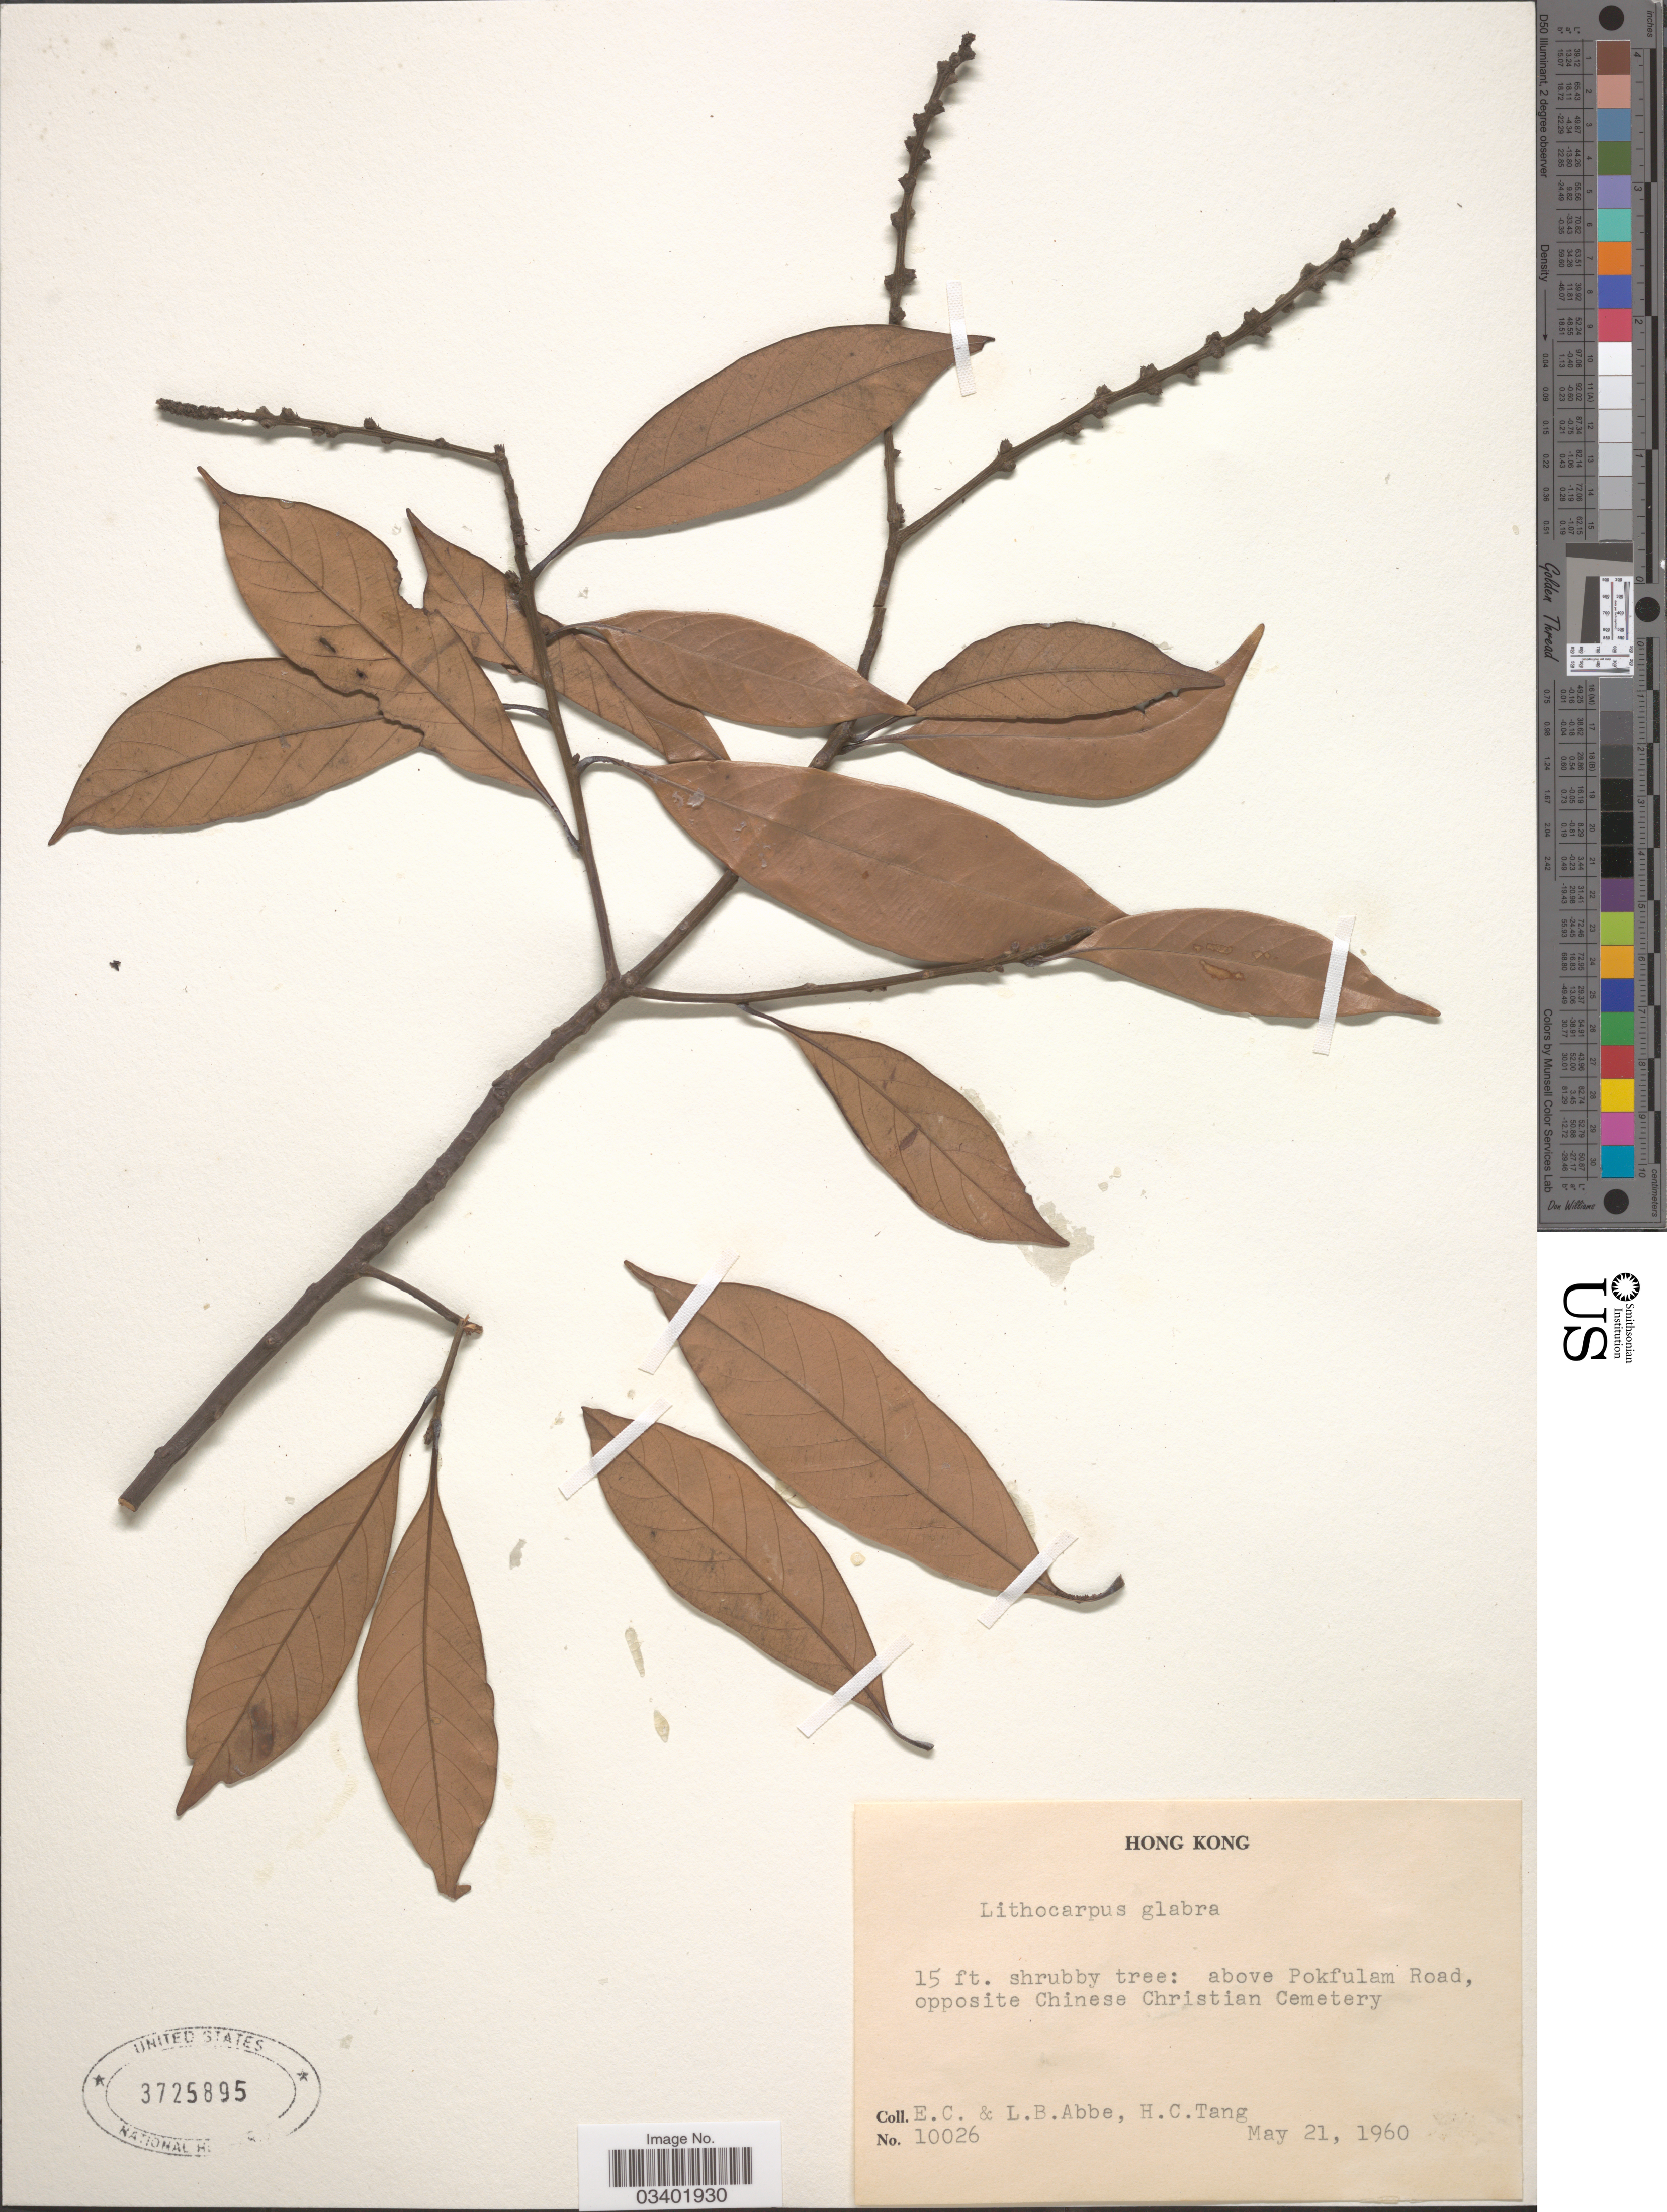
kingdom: Plantae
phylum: Tracheophyta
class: Magnoliopsida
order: Fagales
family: Fagaceae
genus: Lithocarpus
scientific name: Lithocarpus glaber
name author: (Thunb.) Nakai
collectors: E. C. Abbe, L. B. Abbe & H. Tang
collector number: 10026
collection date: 1960-05-21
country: China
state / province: Hong Kong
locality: Above Pokfulam Road, opposite Chinese Christian Cemetery.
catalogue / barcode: US 3725895